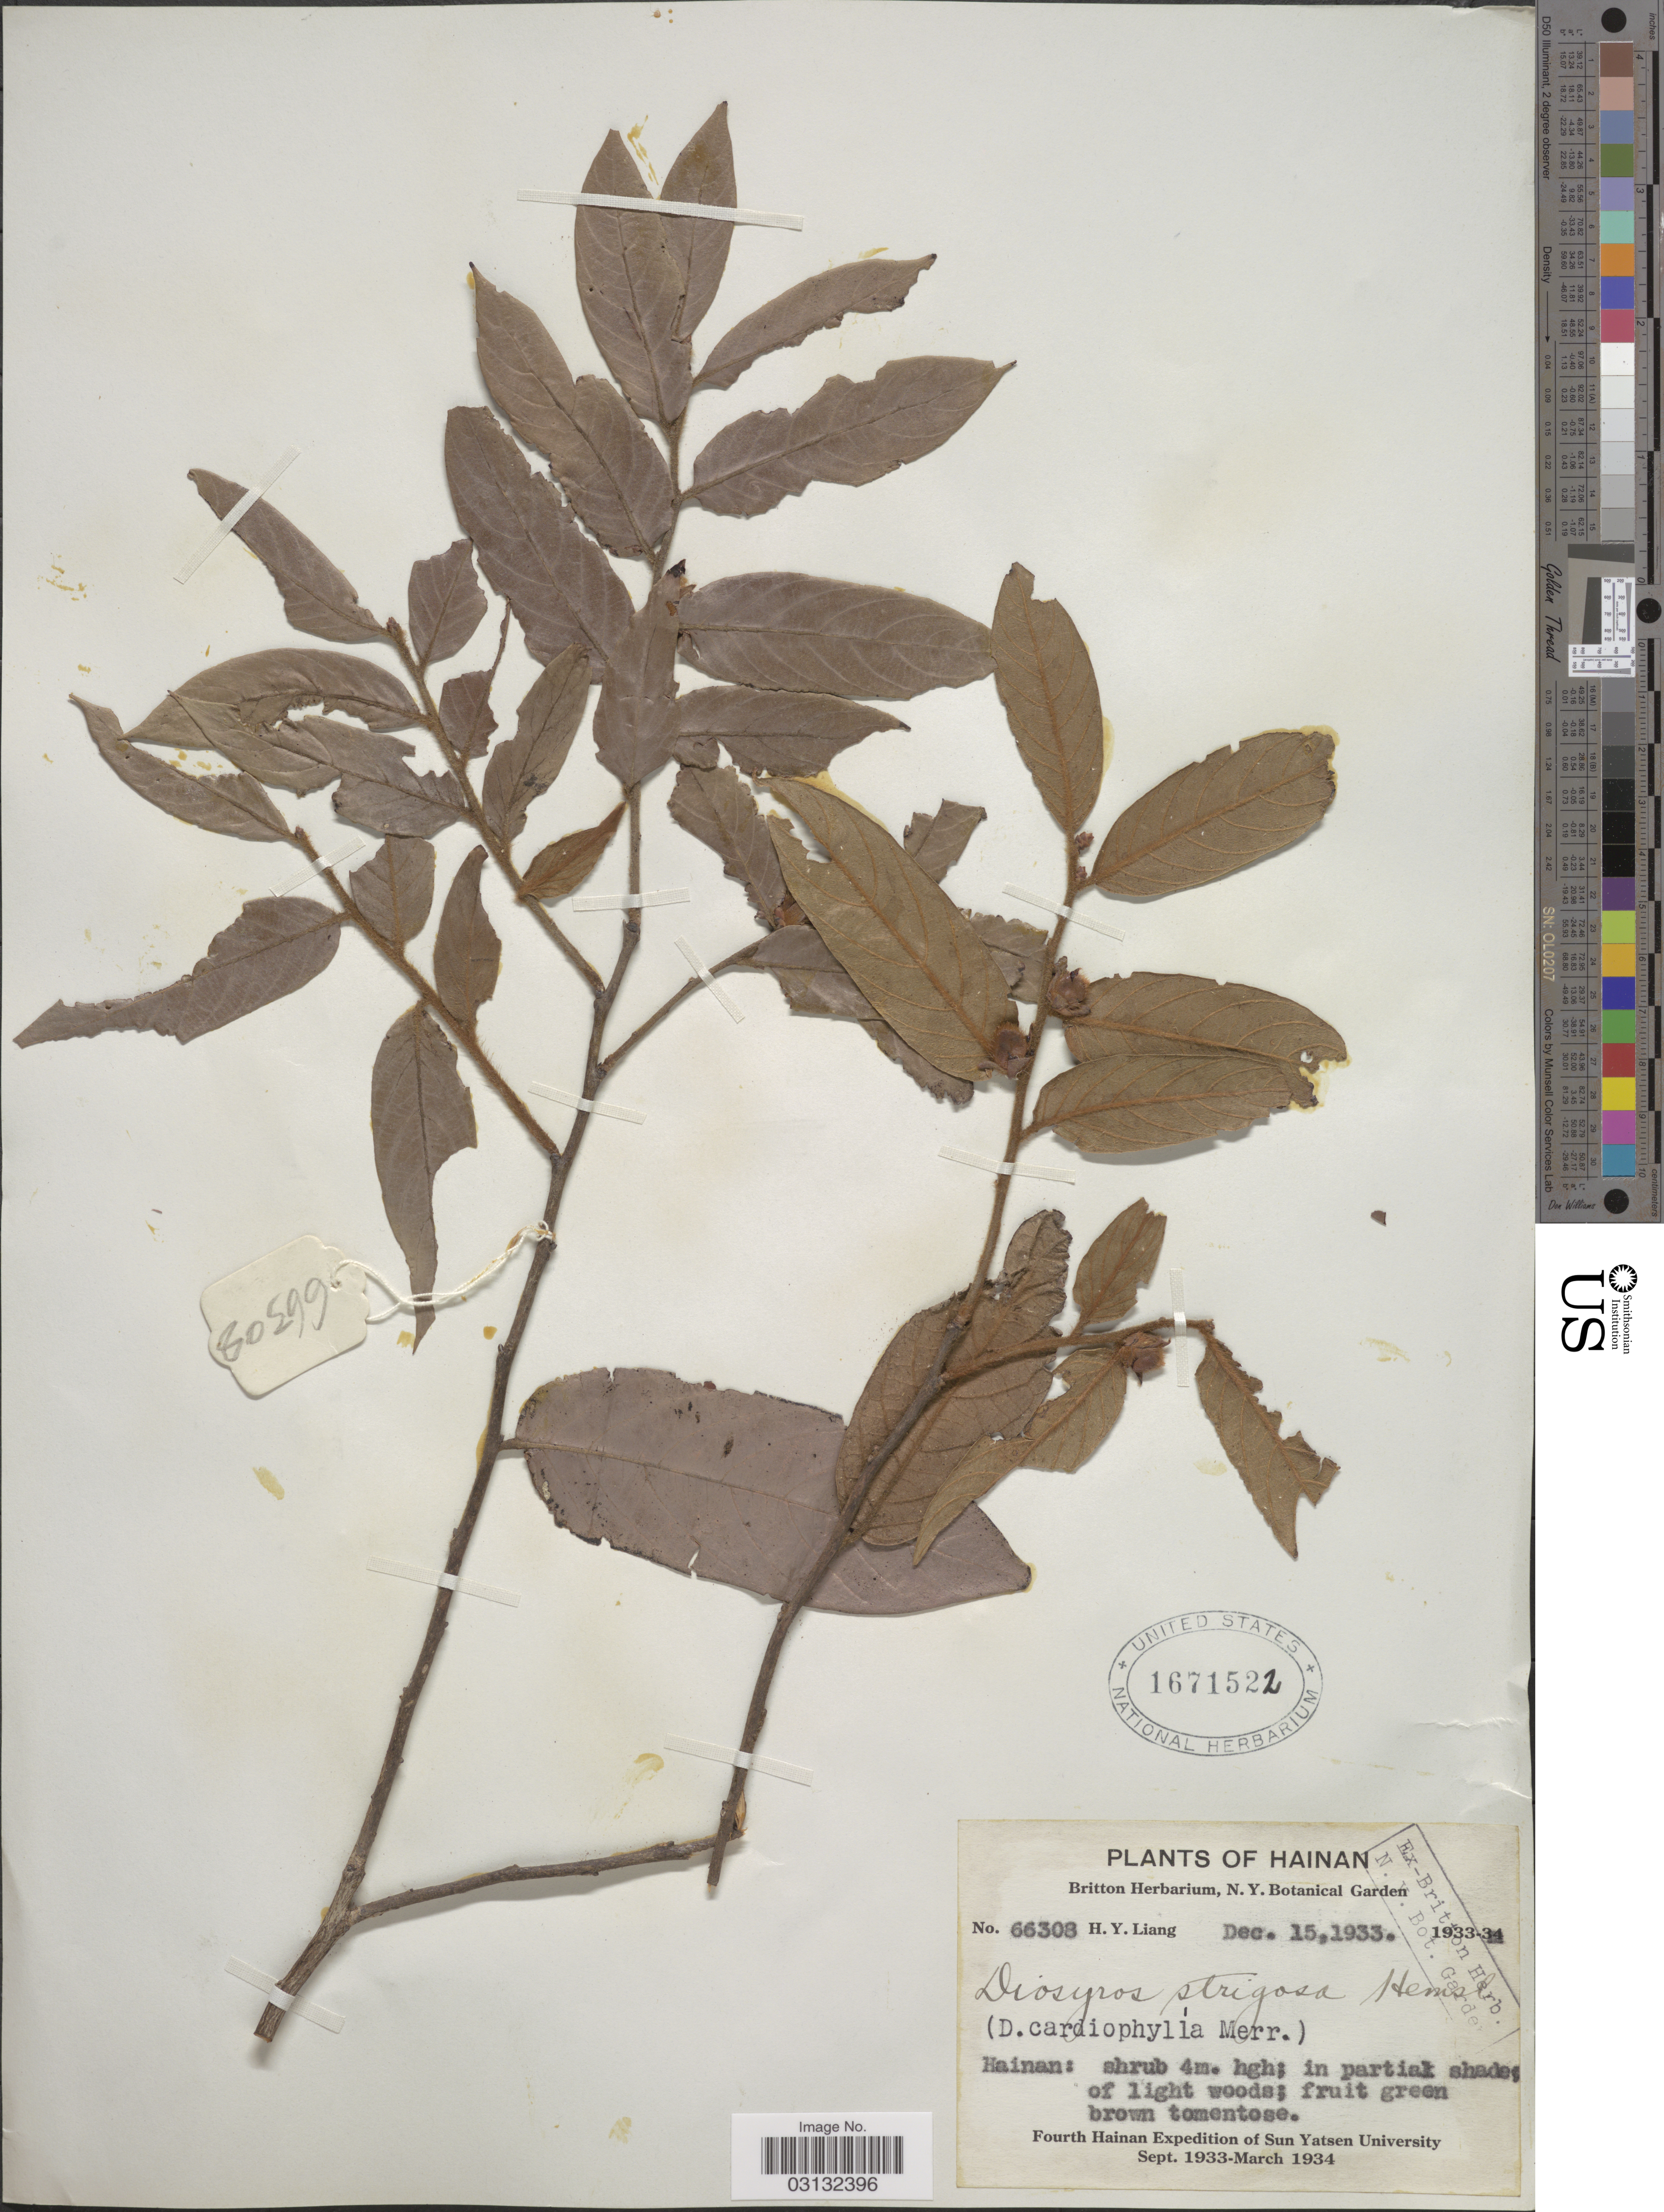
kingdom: Plantae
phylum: Tracheophyta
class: Magnoliopsida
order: Ericales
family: Ebenaceae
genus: Diospyros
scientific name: Diospyros strigosa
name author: Hemsl.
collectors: H. Y. Liang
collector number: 66308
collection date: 1933-12-15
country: China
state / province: Hainan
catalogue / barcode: US 1671522